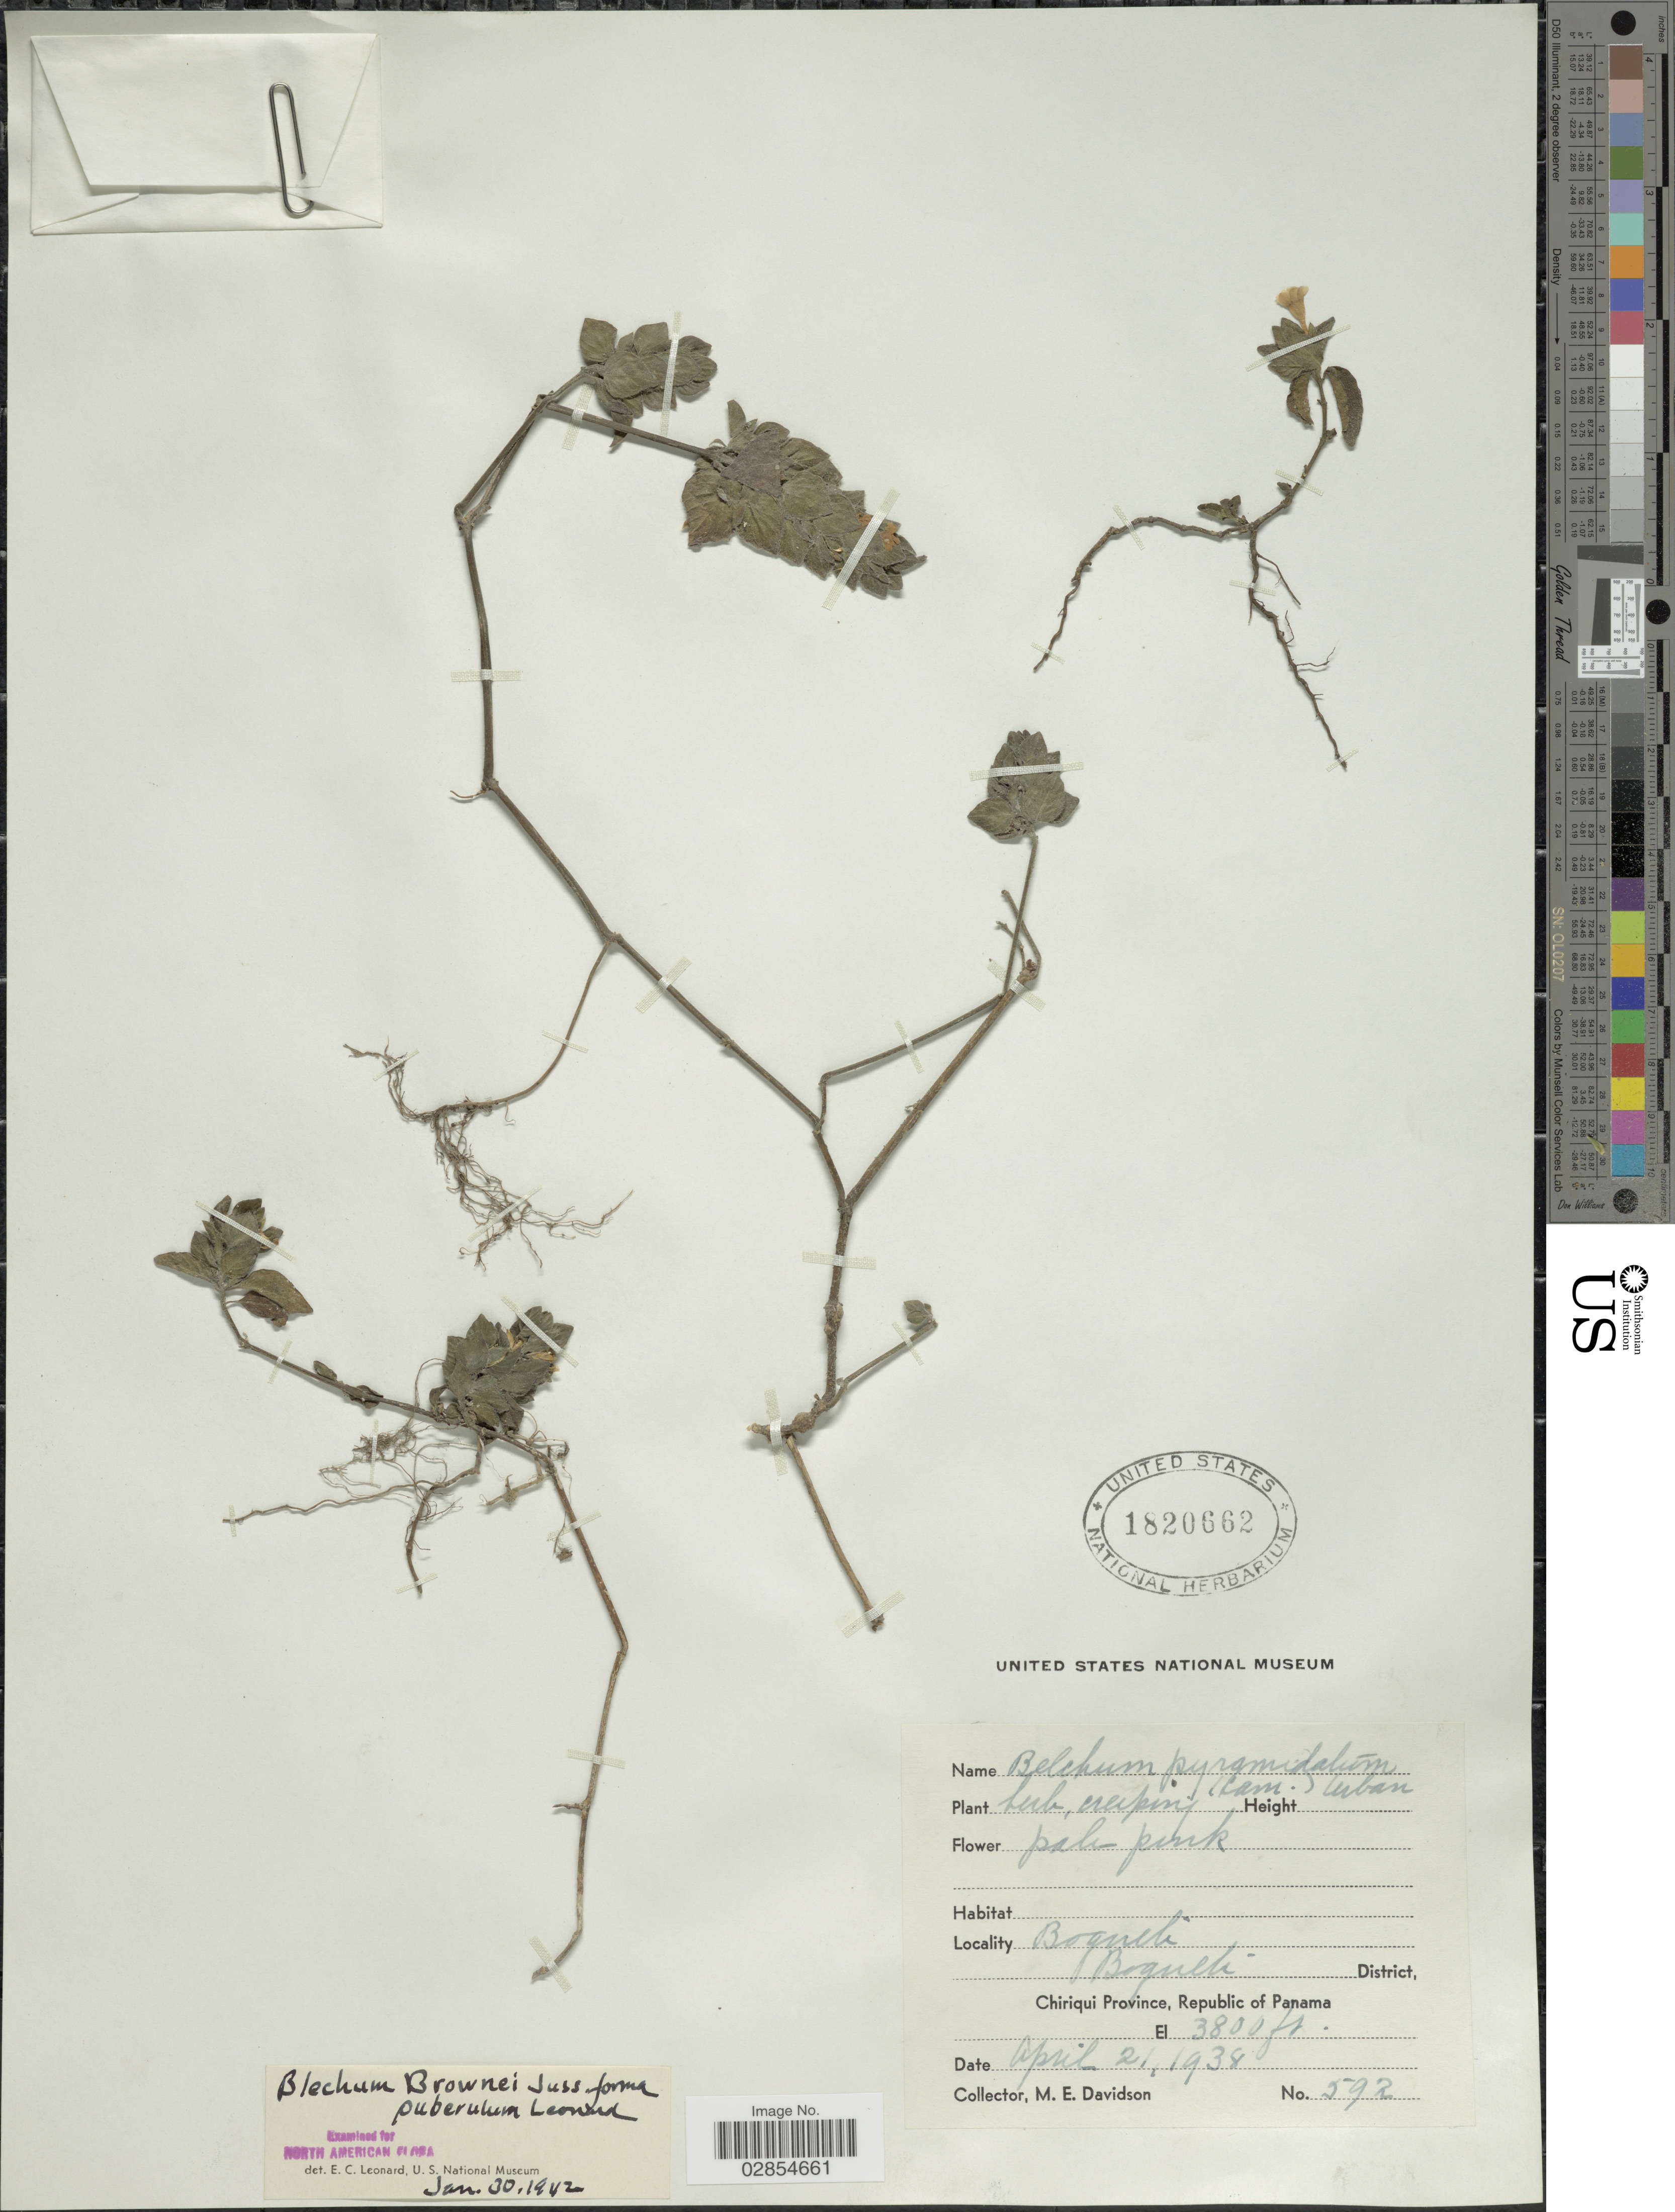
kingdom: Plantae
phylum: Tracheophyta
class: Magnoliopsida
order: Lamiales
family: Acanthaceae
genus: Blechum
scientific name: Blechum pyramidatum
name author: (Lam.) Urb.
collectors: M. E. Davidson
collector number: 592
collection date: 1938-04-21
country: Panama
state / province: Chiriqui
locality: Boquete, Boquete District, Chiriqui Province, Republic of Panama.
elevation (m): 1158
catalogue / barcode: US 1820662